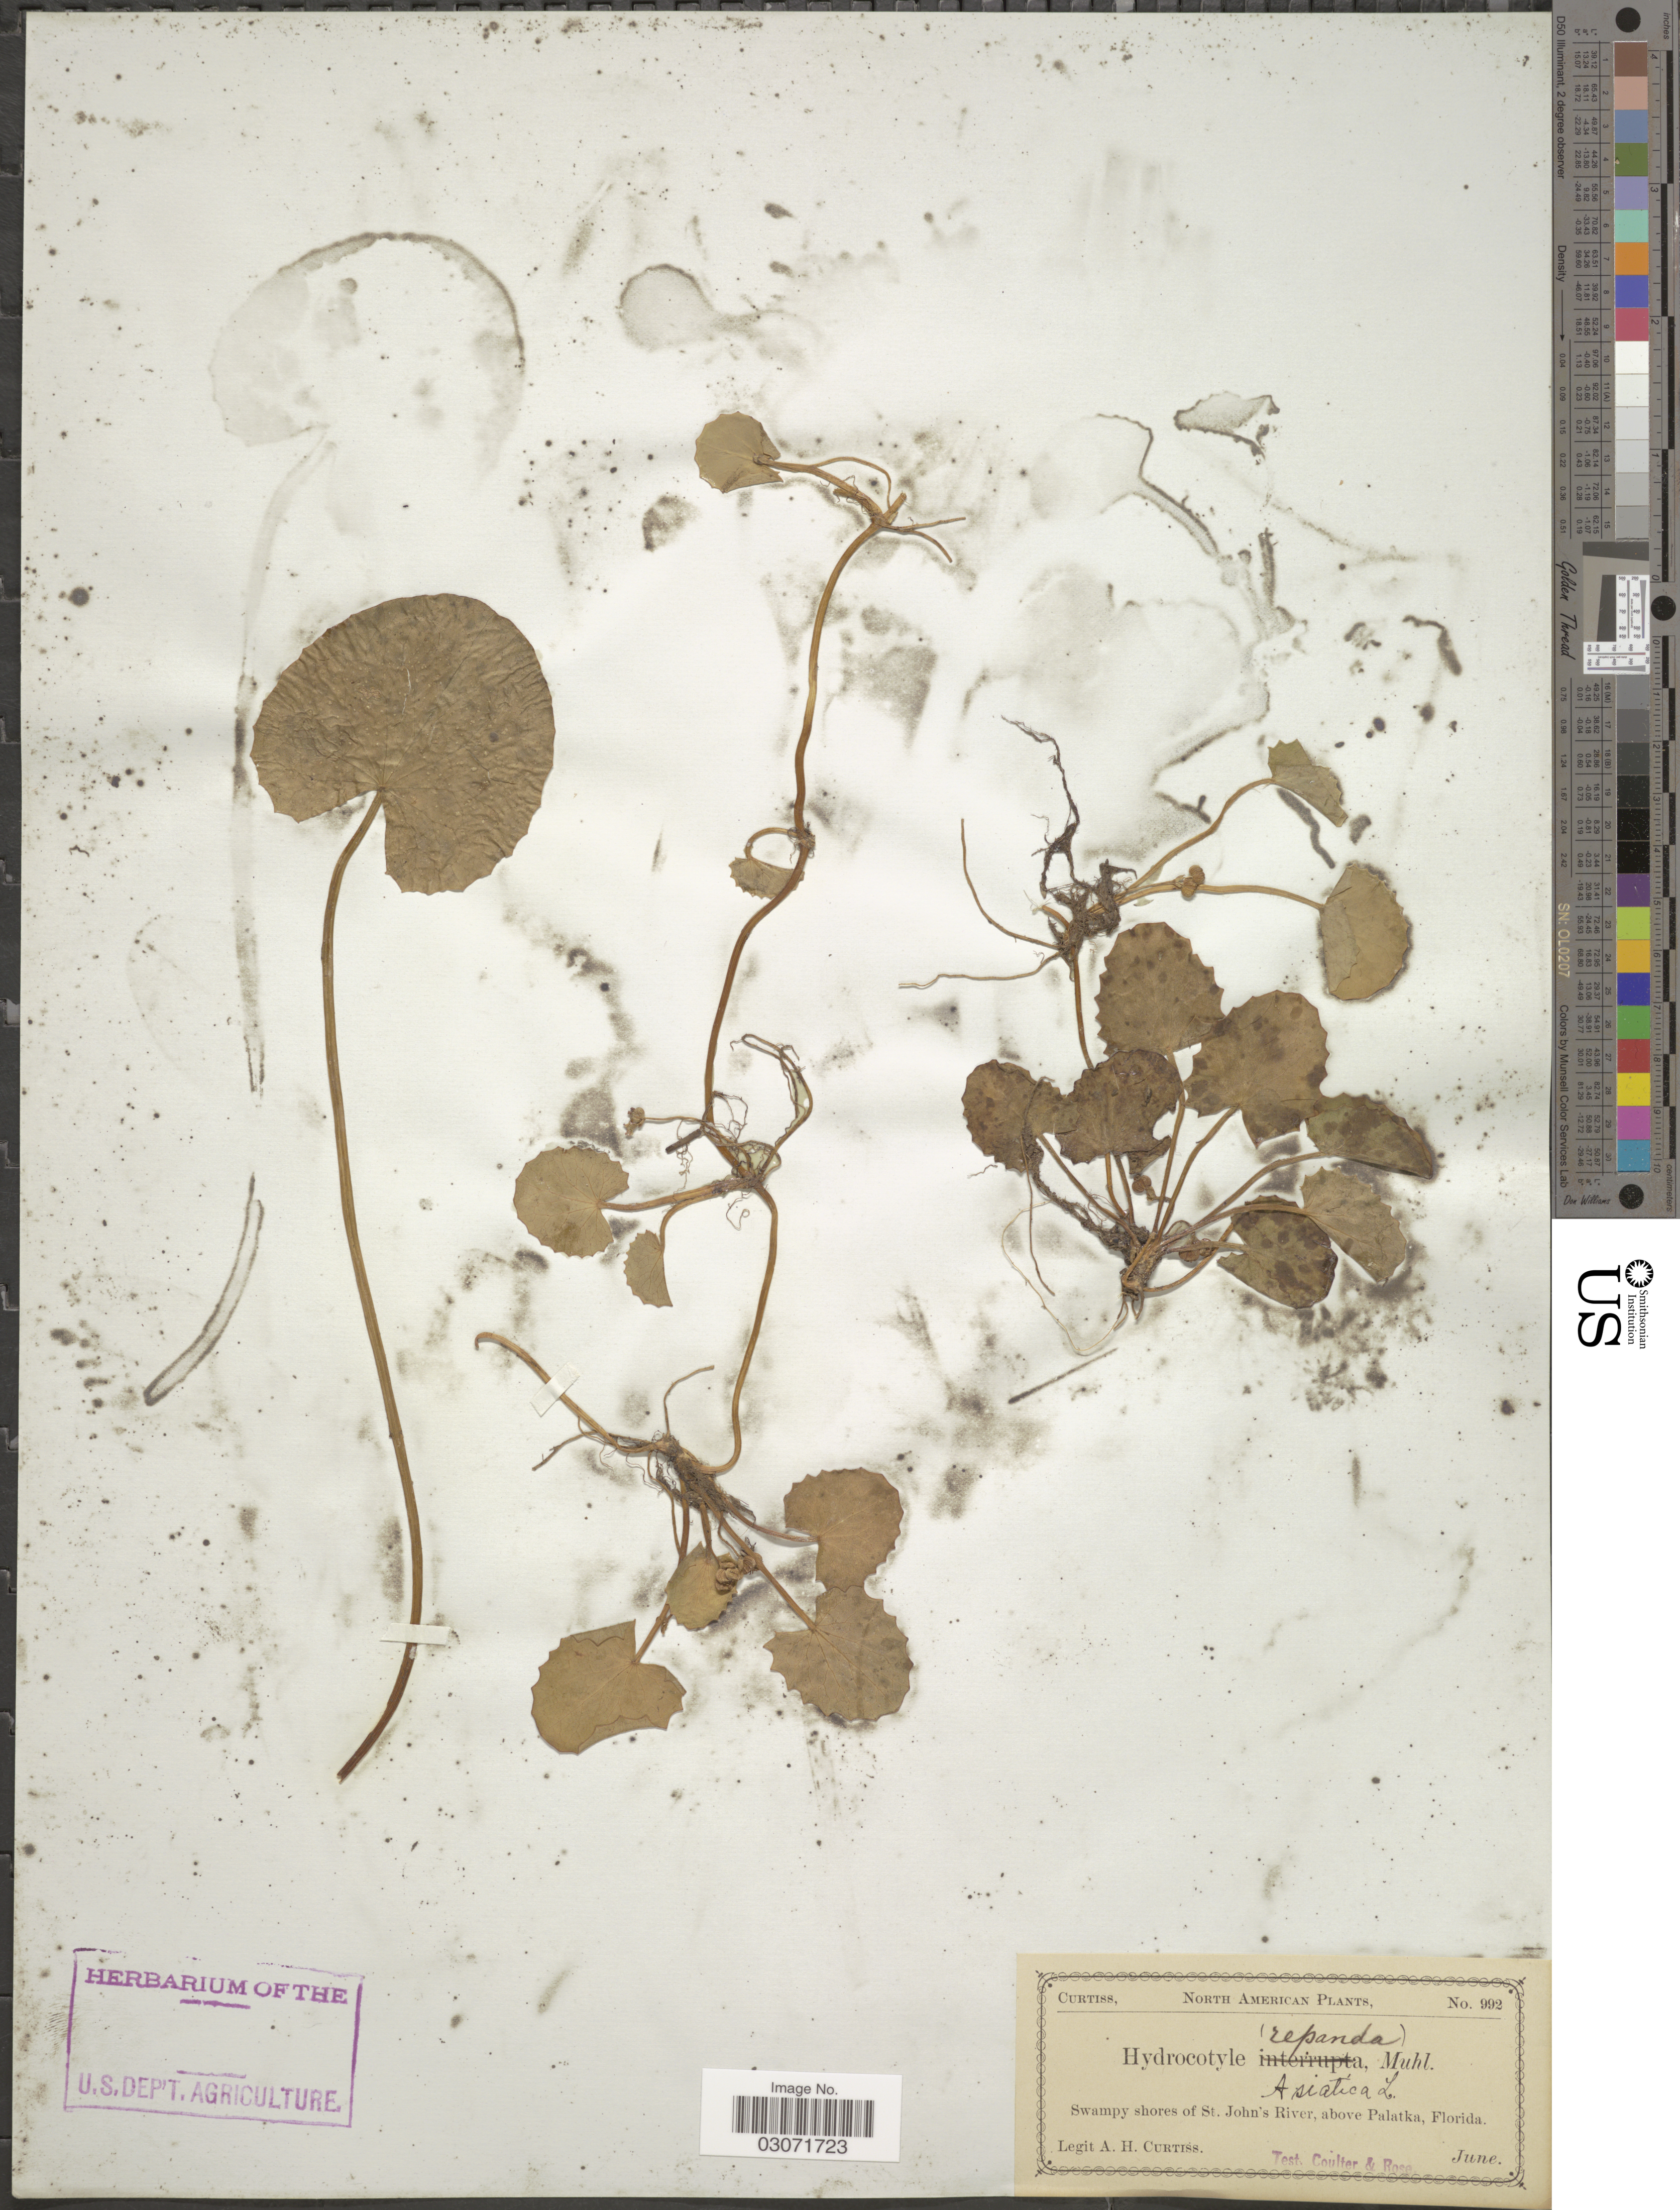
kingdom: Plantae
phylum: Tracheophyta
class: Magnoliopsida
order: Apiales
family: Apiaceae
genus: Centella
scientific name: Centella asiatica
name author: (L.) Urb.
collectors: A. H. Curtiss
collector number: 992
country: United States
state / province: Florida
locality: Swampy shores of St. John's River, above Palatka.